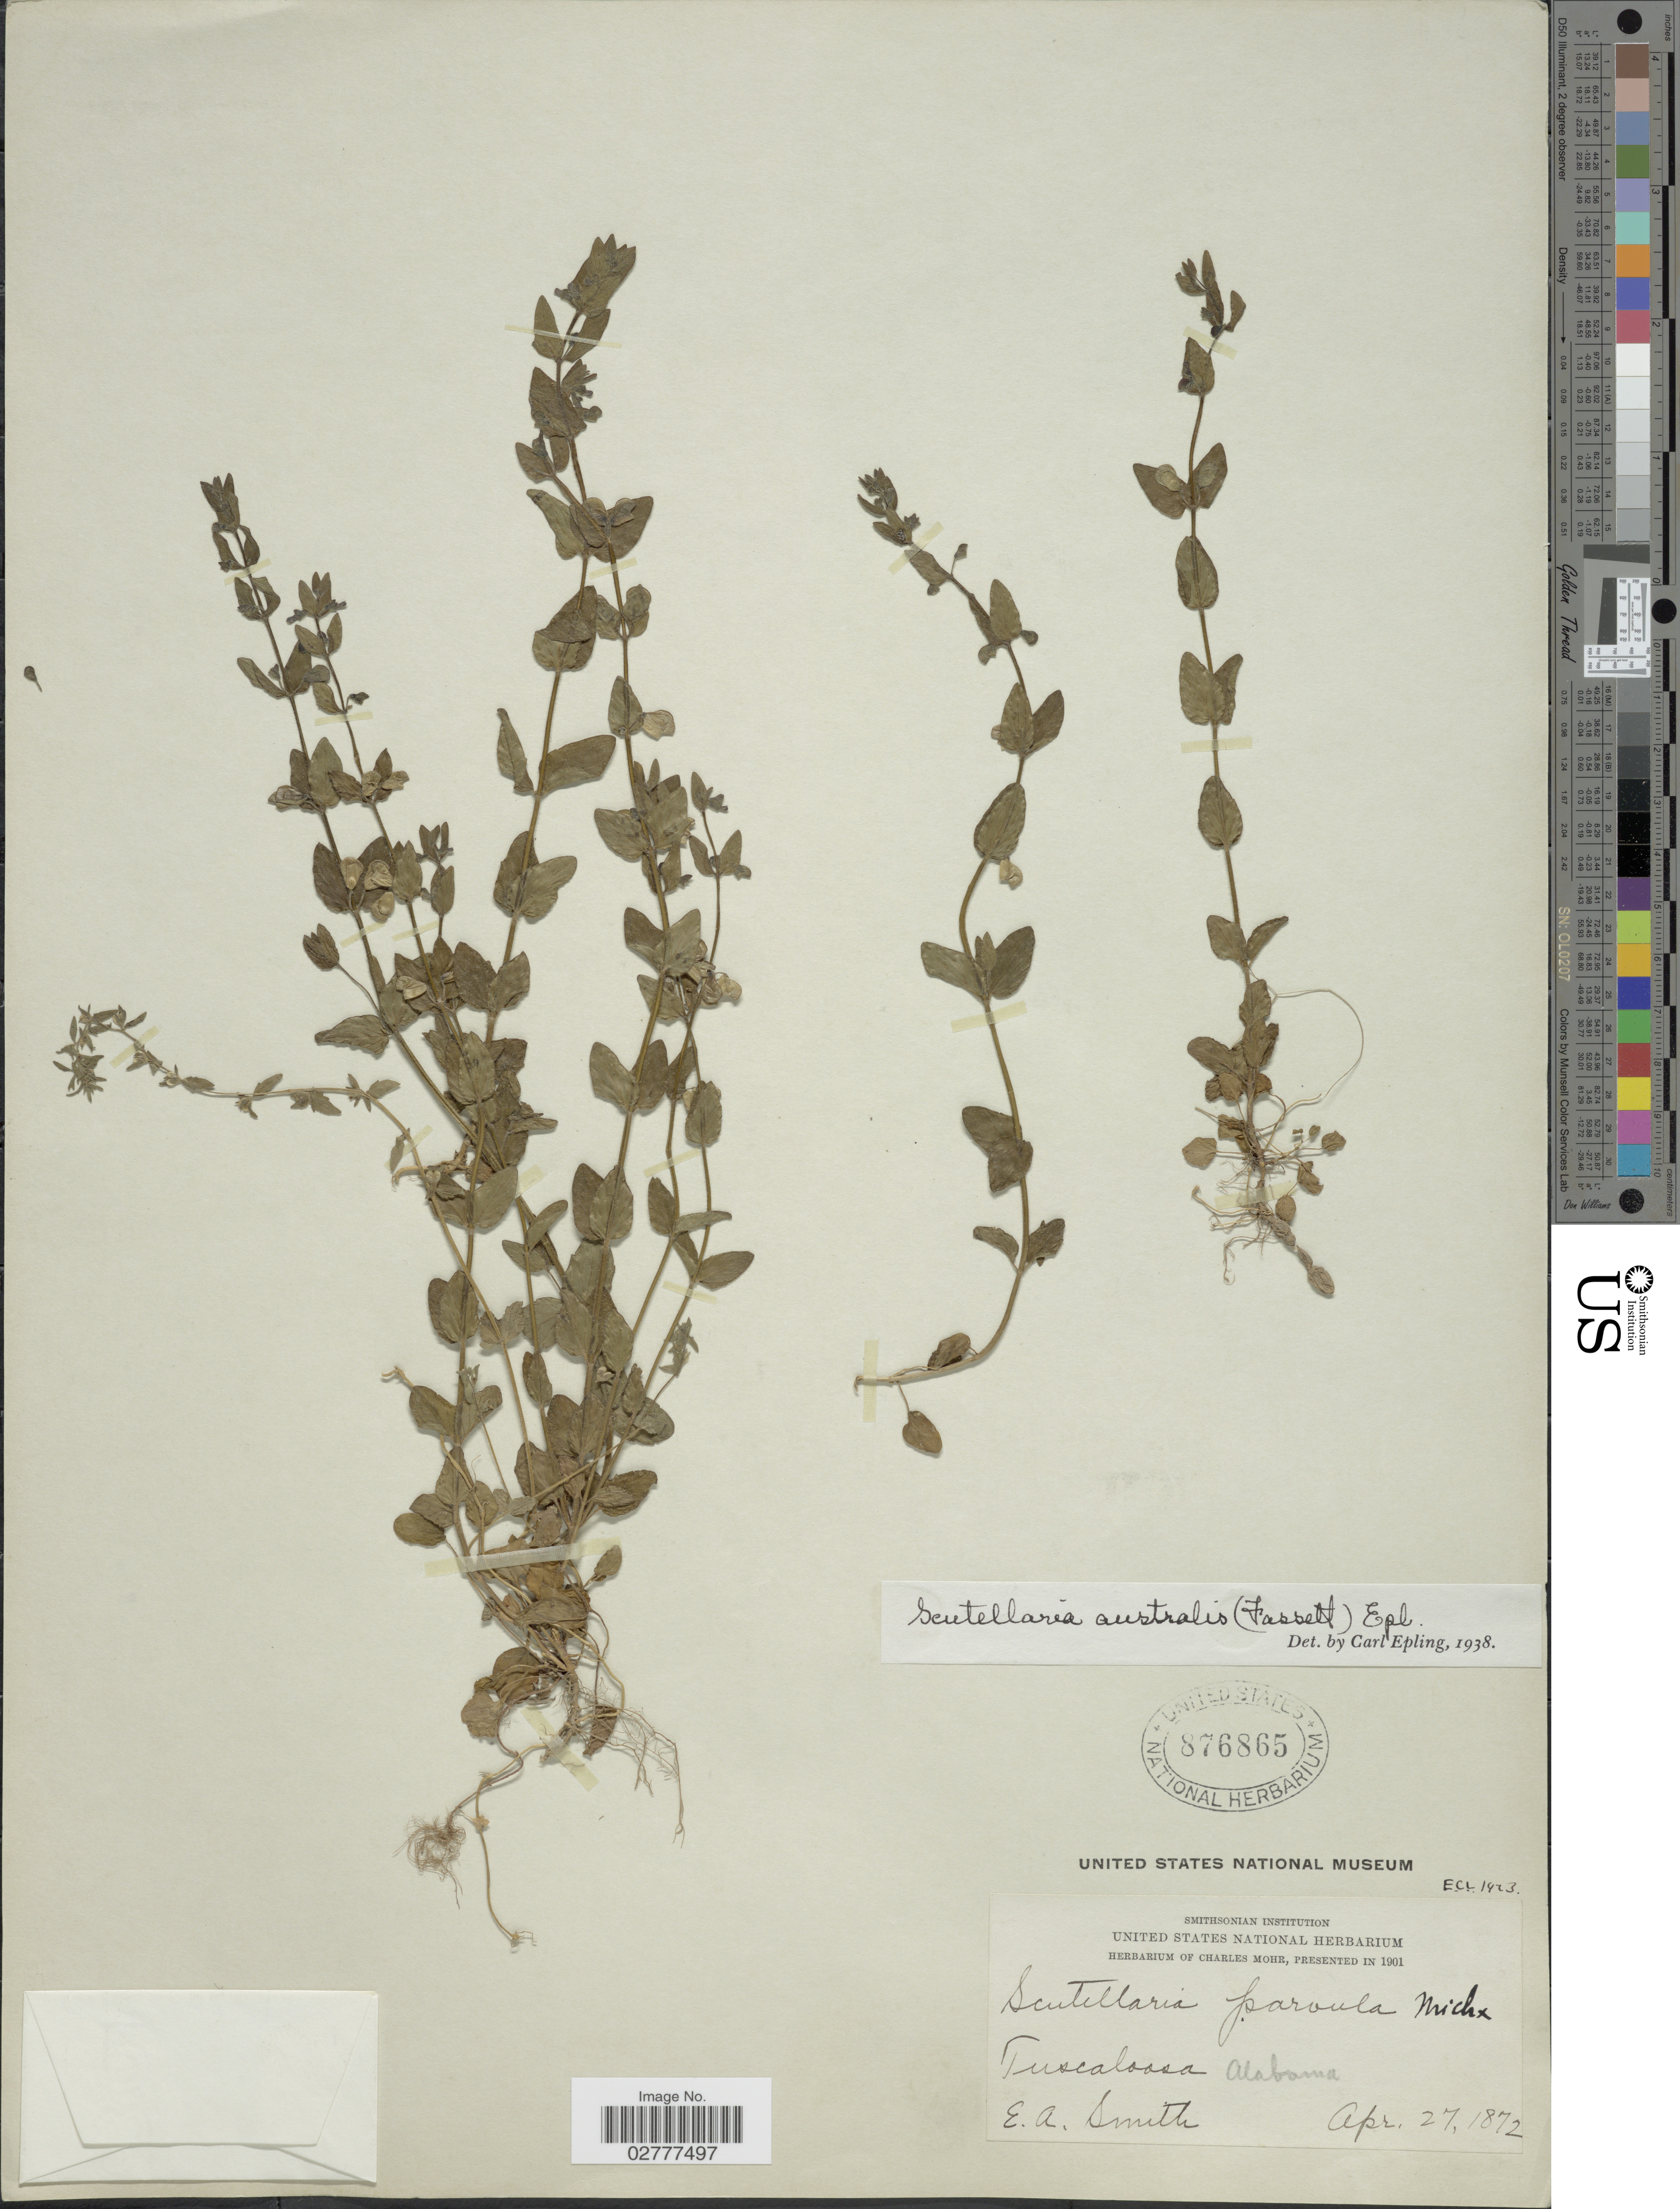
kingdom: Plantae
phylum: Tracheophyta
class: Magnoliopsida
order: Lamiales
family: Lamiaceae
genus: Scutellaria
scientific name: Scutellaria australis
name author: (Fassett) Epling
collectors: E. A. Smith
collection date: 1872-04-27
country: United States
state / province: Alabama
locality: Tuscaloosa.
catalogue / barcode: US 876865